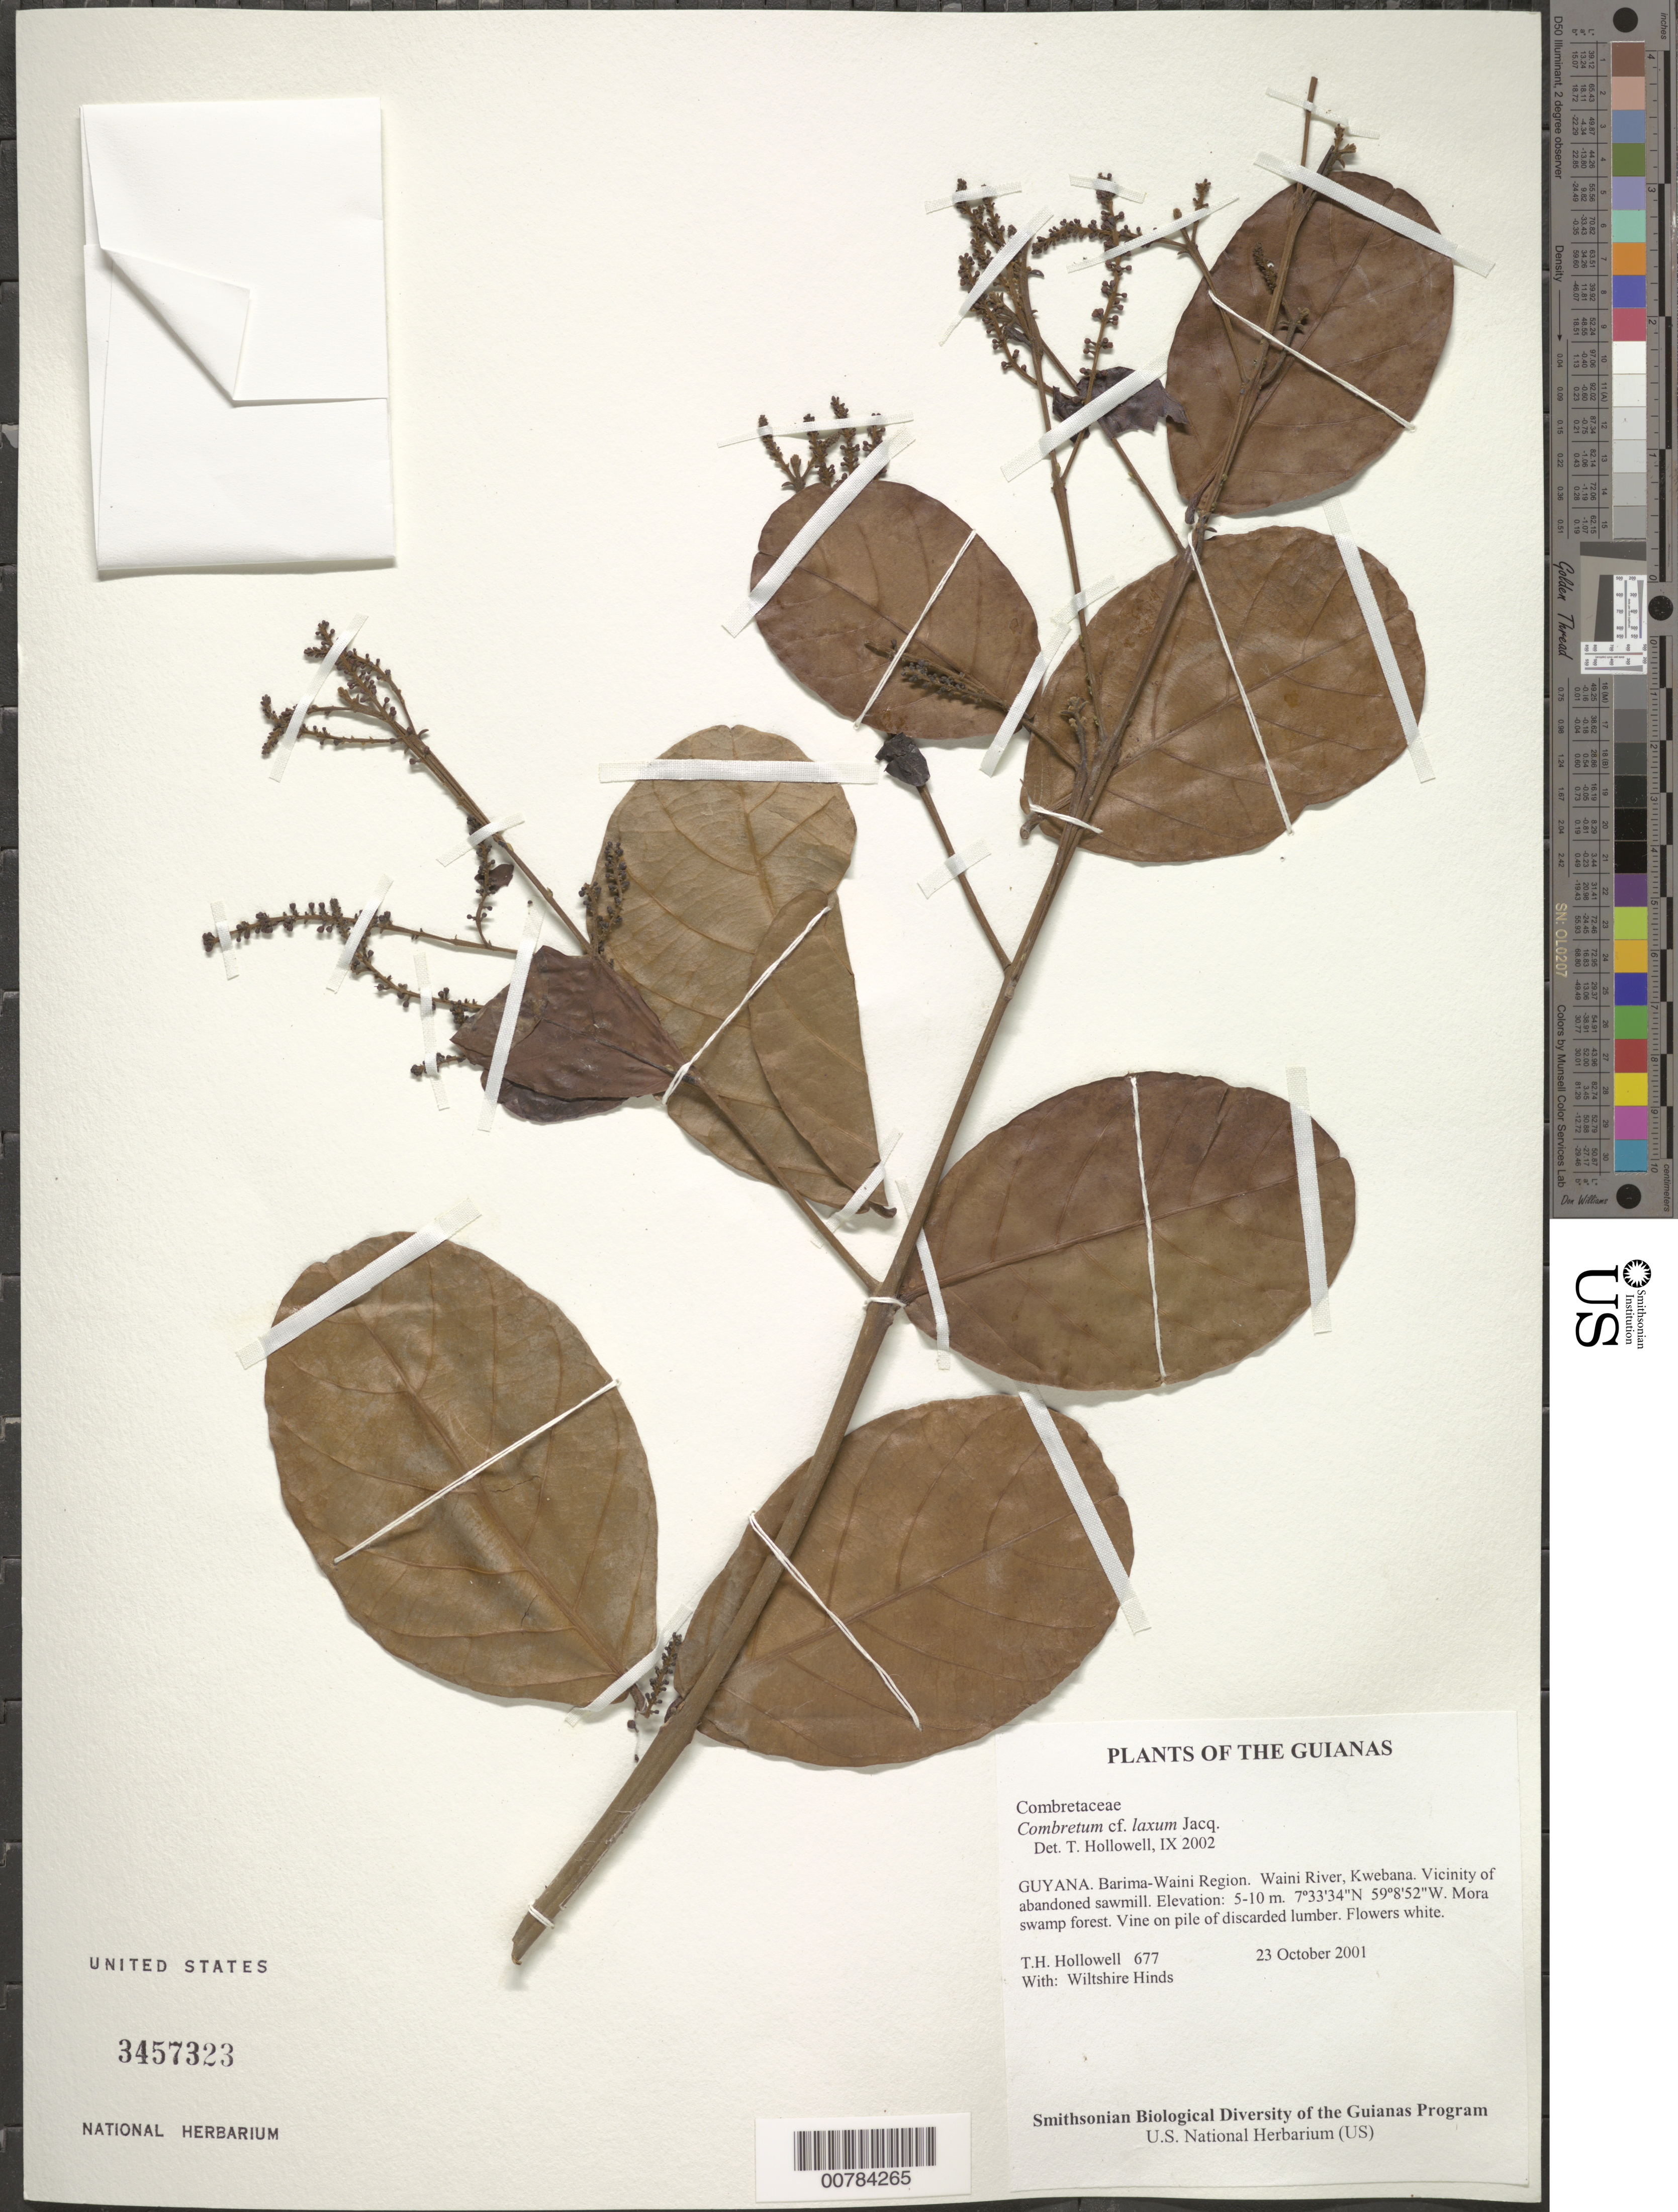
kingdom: Plantae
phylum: Tracheophyta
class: Magnoliopsida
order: Myrtales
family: Combretaceae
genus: Combretum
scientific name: Combretum laxum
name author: Jacq.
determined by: Hollowell, T. H., (BOT), Smithsonian Institution - National Museum of Natural History (UNITED STATES)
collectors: T. Hollowell & W. Hinds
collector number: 677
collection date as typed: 23 October 2001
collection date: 2001-10-23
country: Guyana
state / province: Barima-Waini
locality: Waini River, Kwebana. Vicinity of abandoned sawmill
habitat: Mora swamp forest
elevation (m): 5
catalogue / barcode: US 3457323